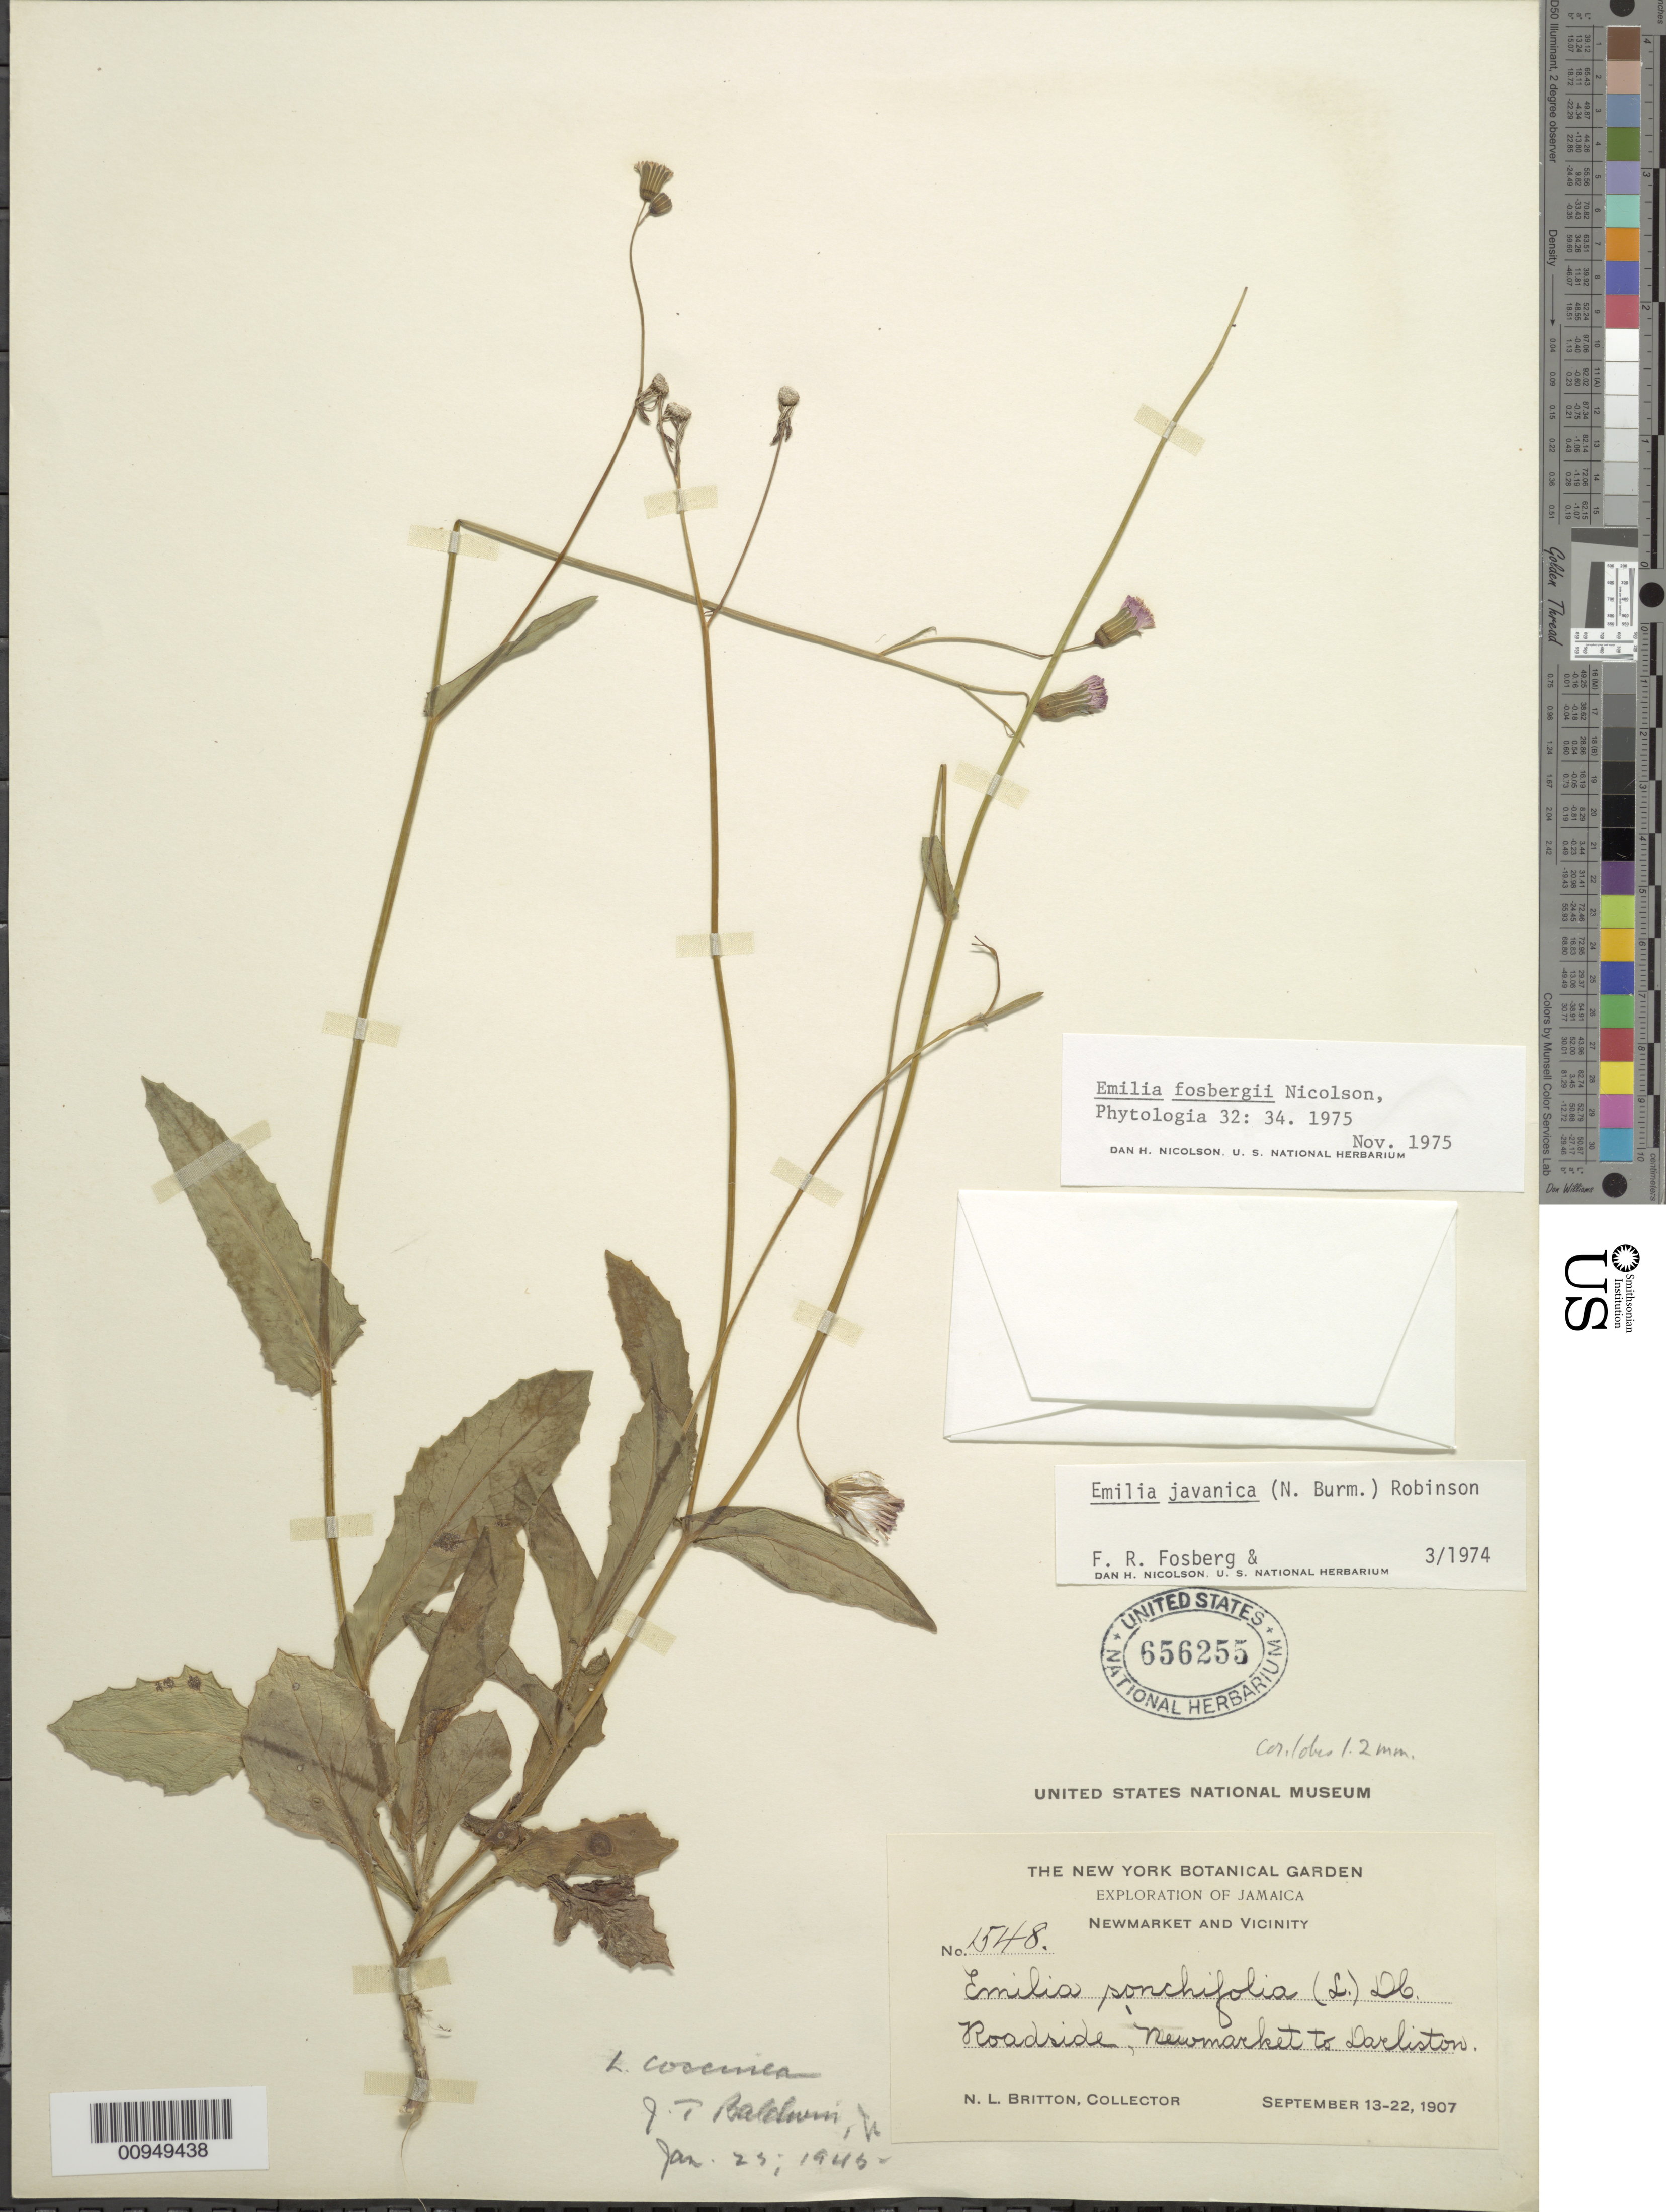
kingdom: Plantae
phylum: Tracheophyta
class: Magnoliopsida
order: Asterales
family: Asteraceae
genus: Emilia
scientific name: Emilia fosbergii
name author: Nicolson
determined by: Nicolson, Dan H.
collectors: N. Britton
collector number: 1548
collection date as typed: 13 Sep 1907 to 22 Sep 1907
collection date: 1907-09-13/1907-09-22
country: Jamaica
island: Jamaica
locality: Newmarket and vicinity, Newmarket to Darliston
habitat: Roadside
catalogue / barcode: US 656255